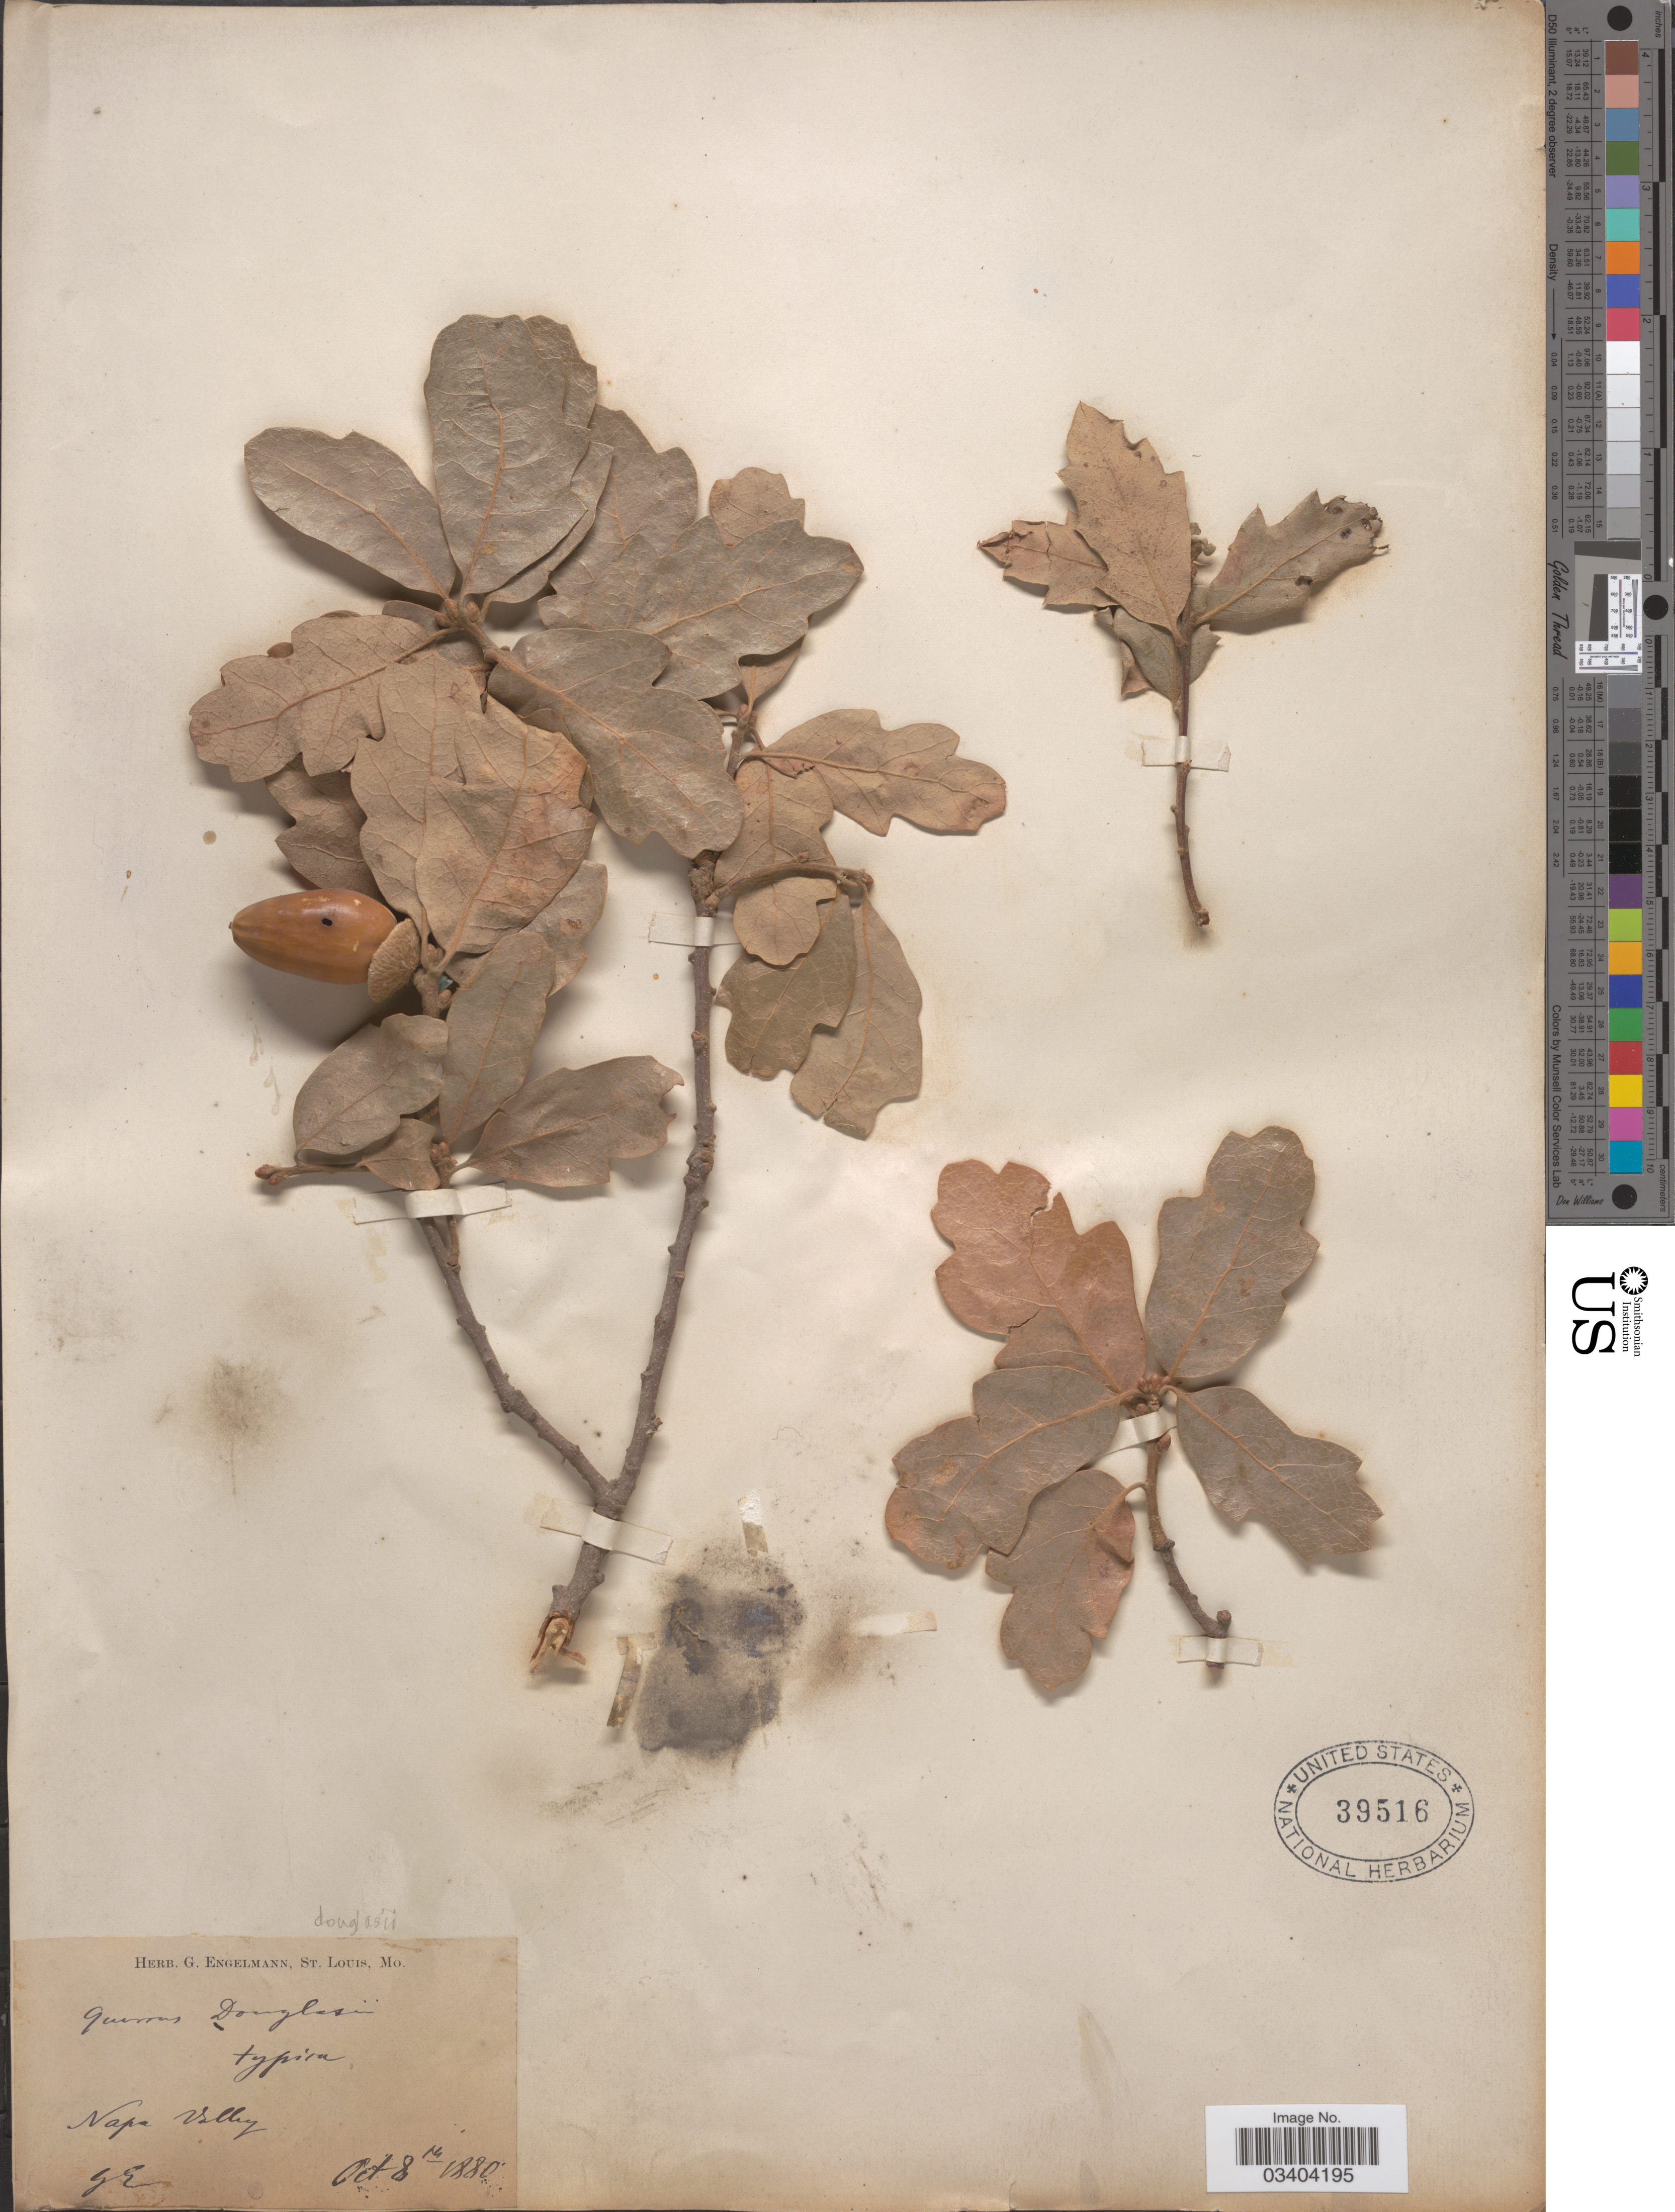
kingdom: Plantae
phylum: Tracheophyta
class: Magnoliopsida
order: Fagales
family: Fagaceae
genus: Quercus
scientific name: Quercus douglasii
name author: Hook. & Arn.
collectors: G. Engelmann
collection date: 1880-10-08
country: United States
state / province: California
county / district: Napa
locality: Napa Valley.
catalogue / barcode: US 39516